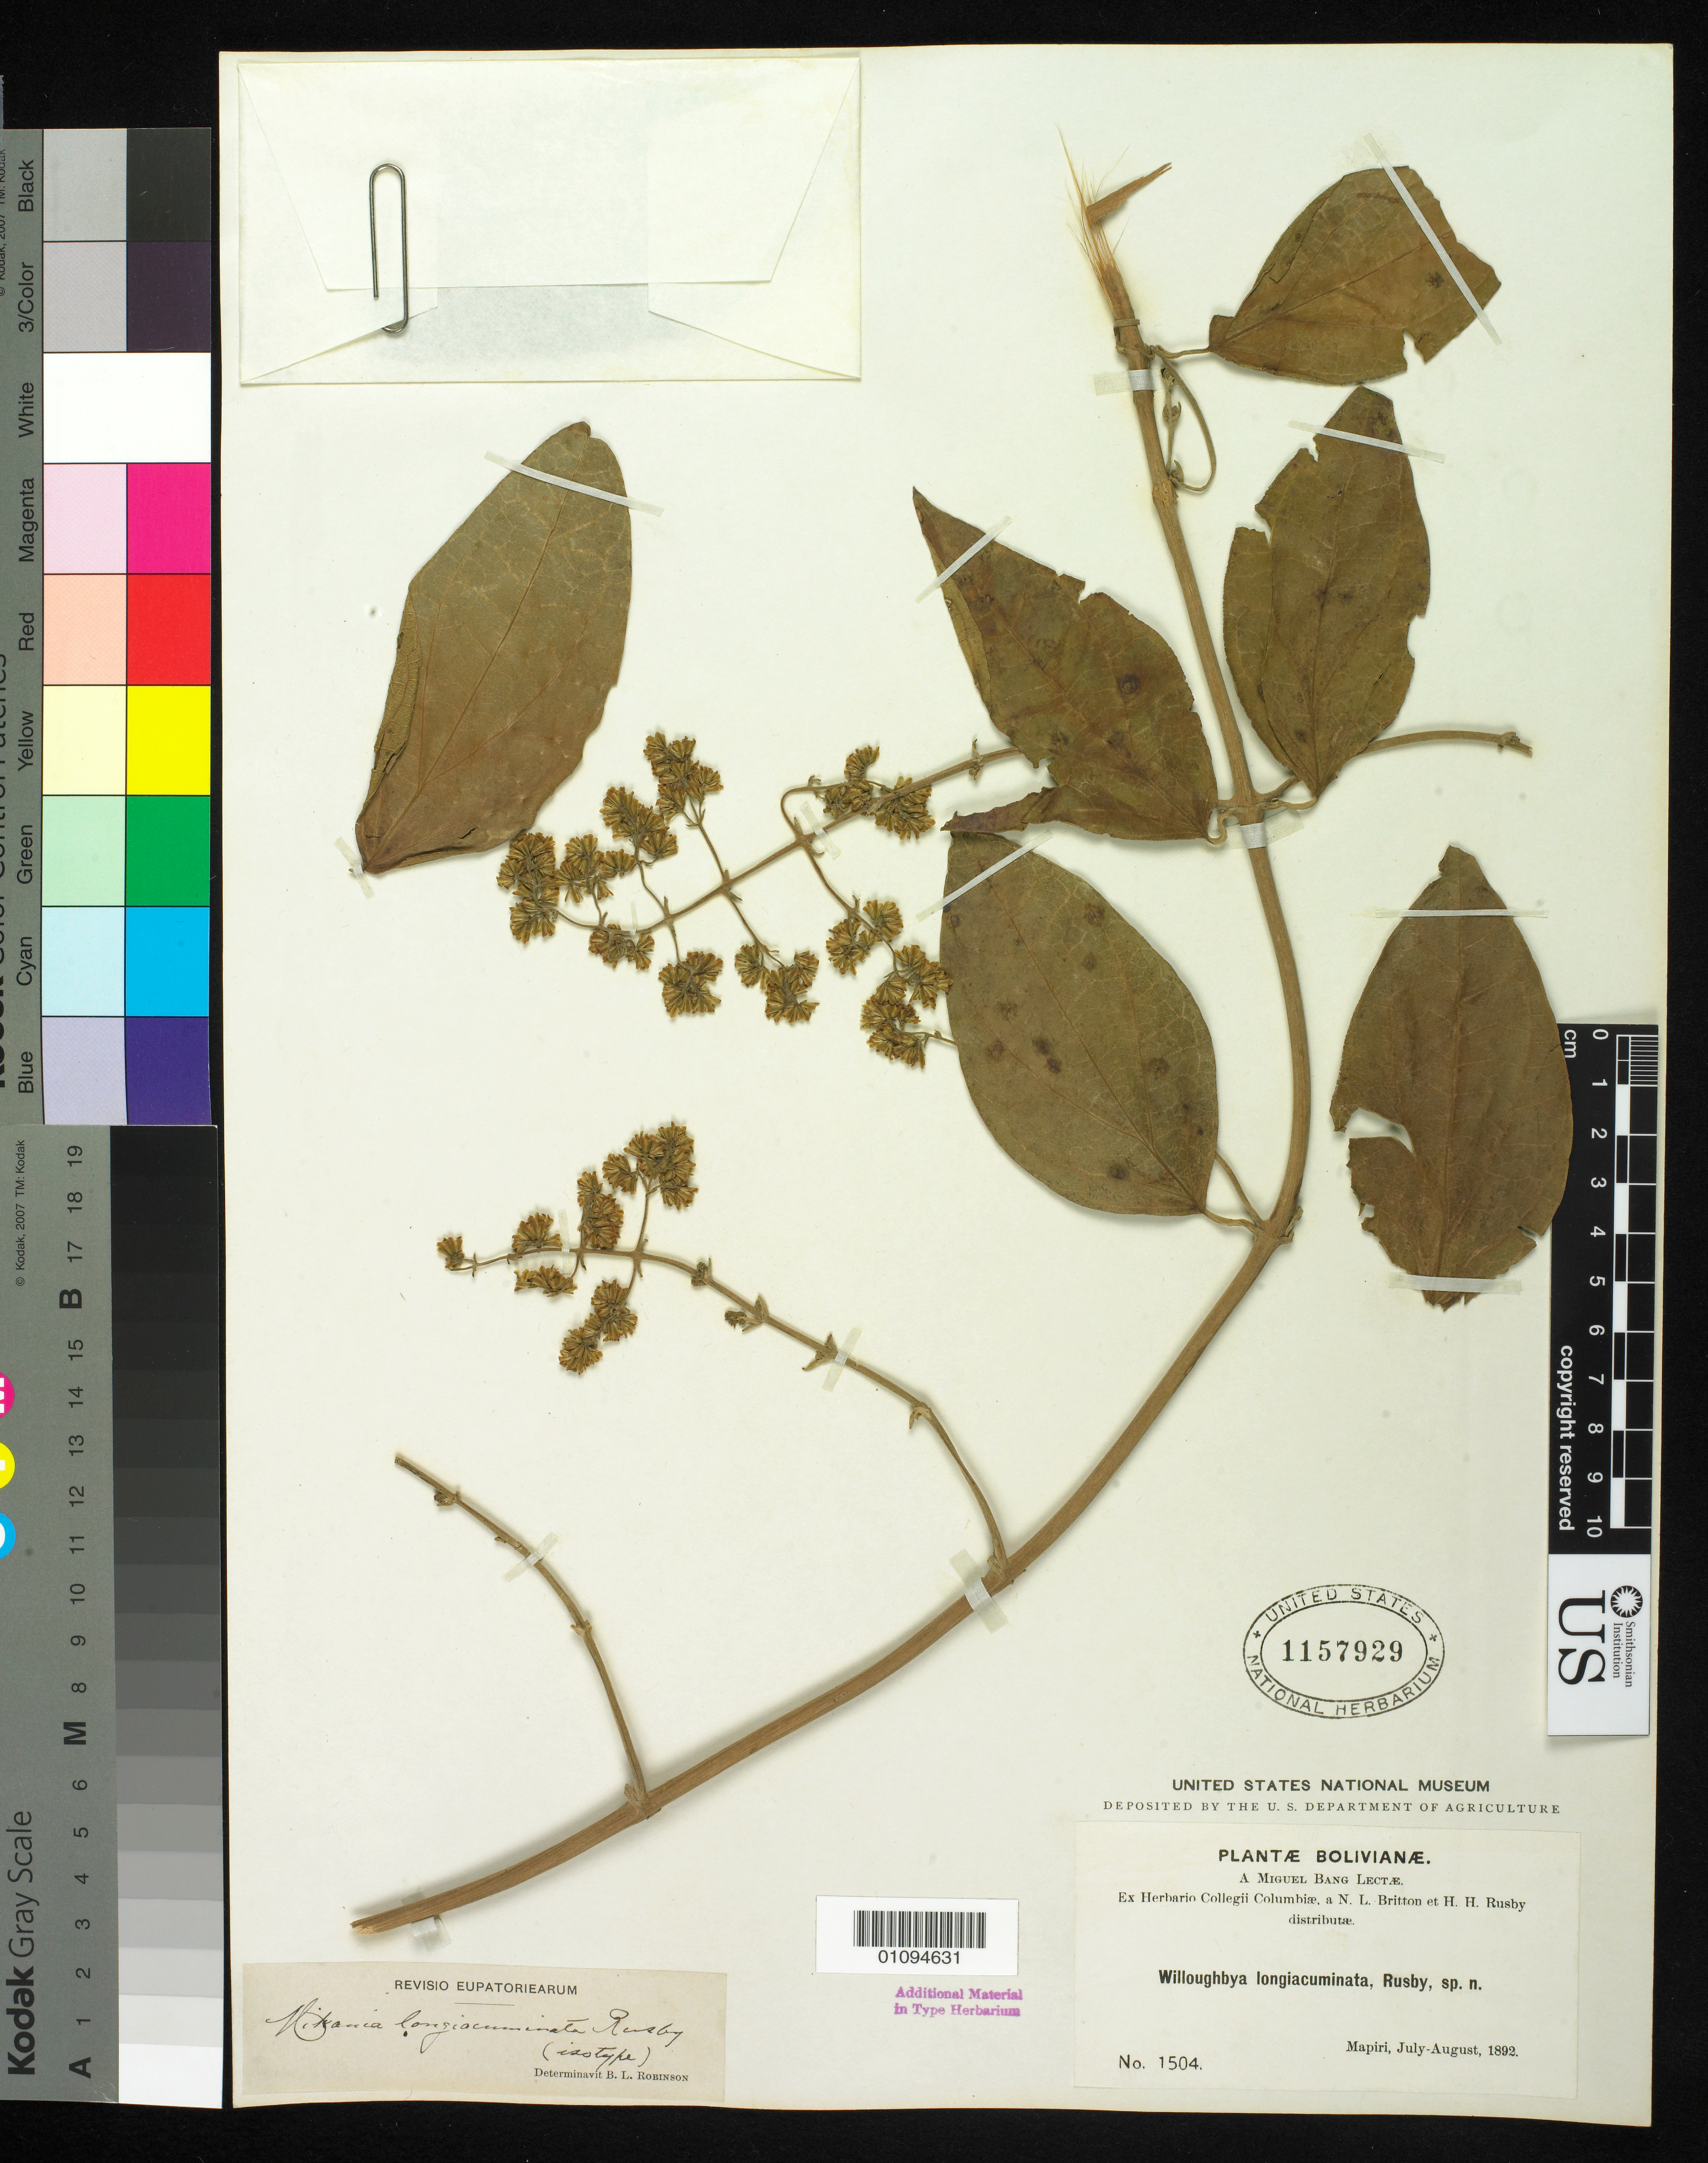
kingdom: Plantae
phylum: Tracheophyta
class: Magnoliopsida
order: Asterales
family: Asteraceae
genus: Willoughbya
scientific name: Willoughbya longiacuminata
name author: Rusby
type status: Isotype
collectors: M. Bang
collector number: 1504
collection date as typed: Jul 1892 to -- Aug 1892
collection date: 1892-07/1892-08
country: Bolivia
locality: Mapiri.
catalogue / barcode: US 1157929